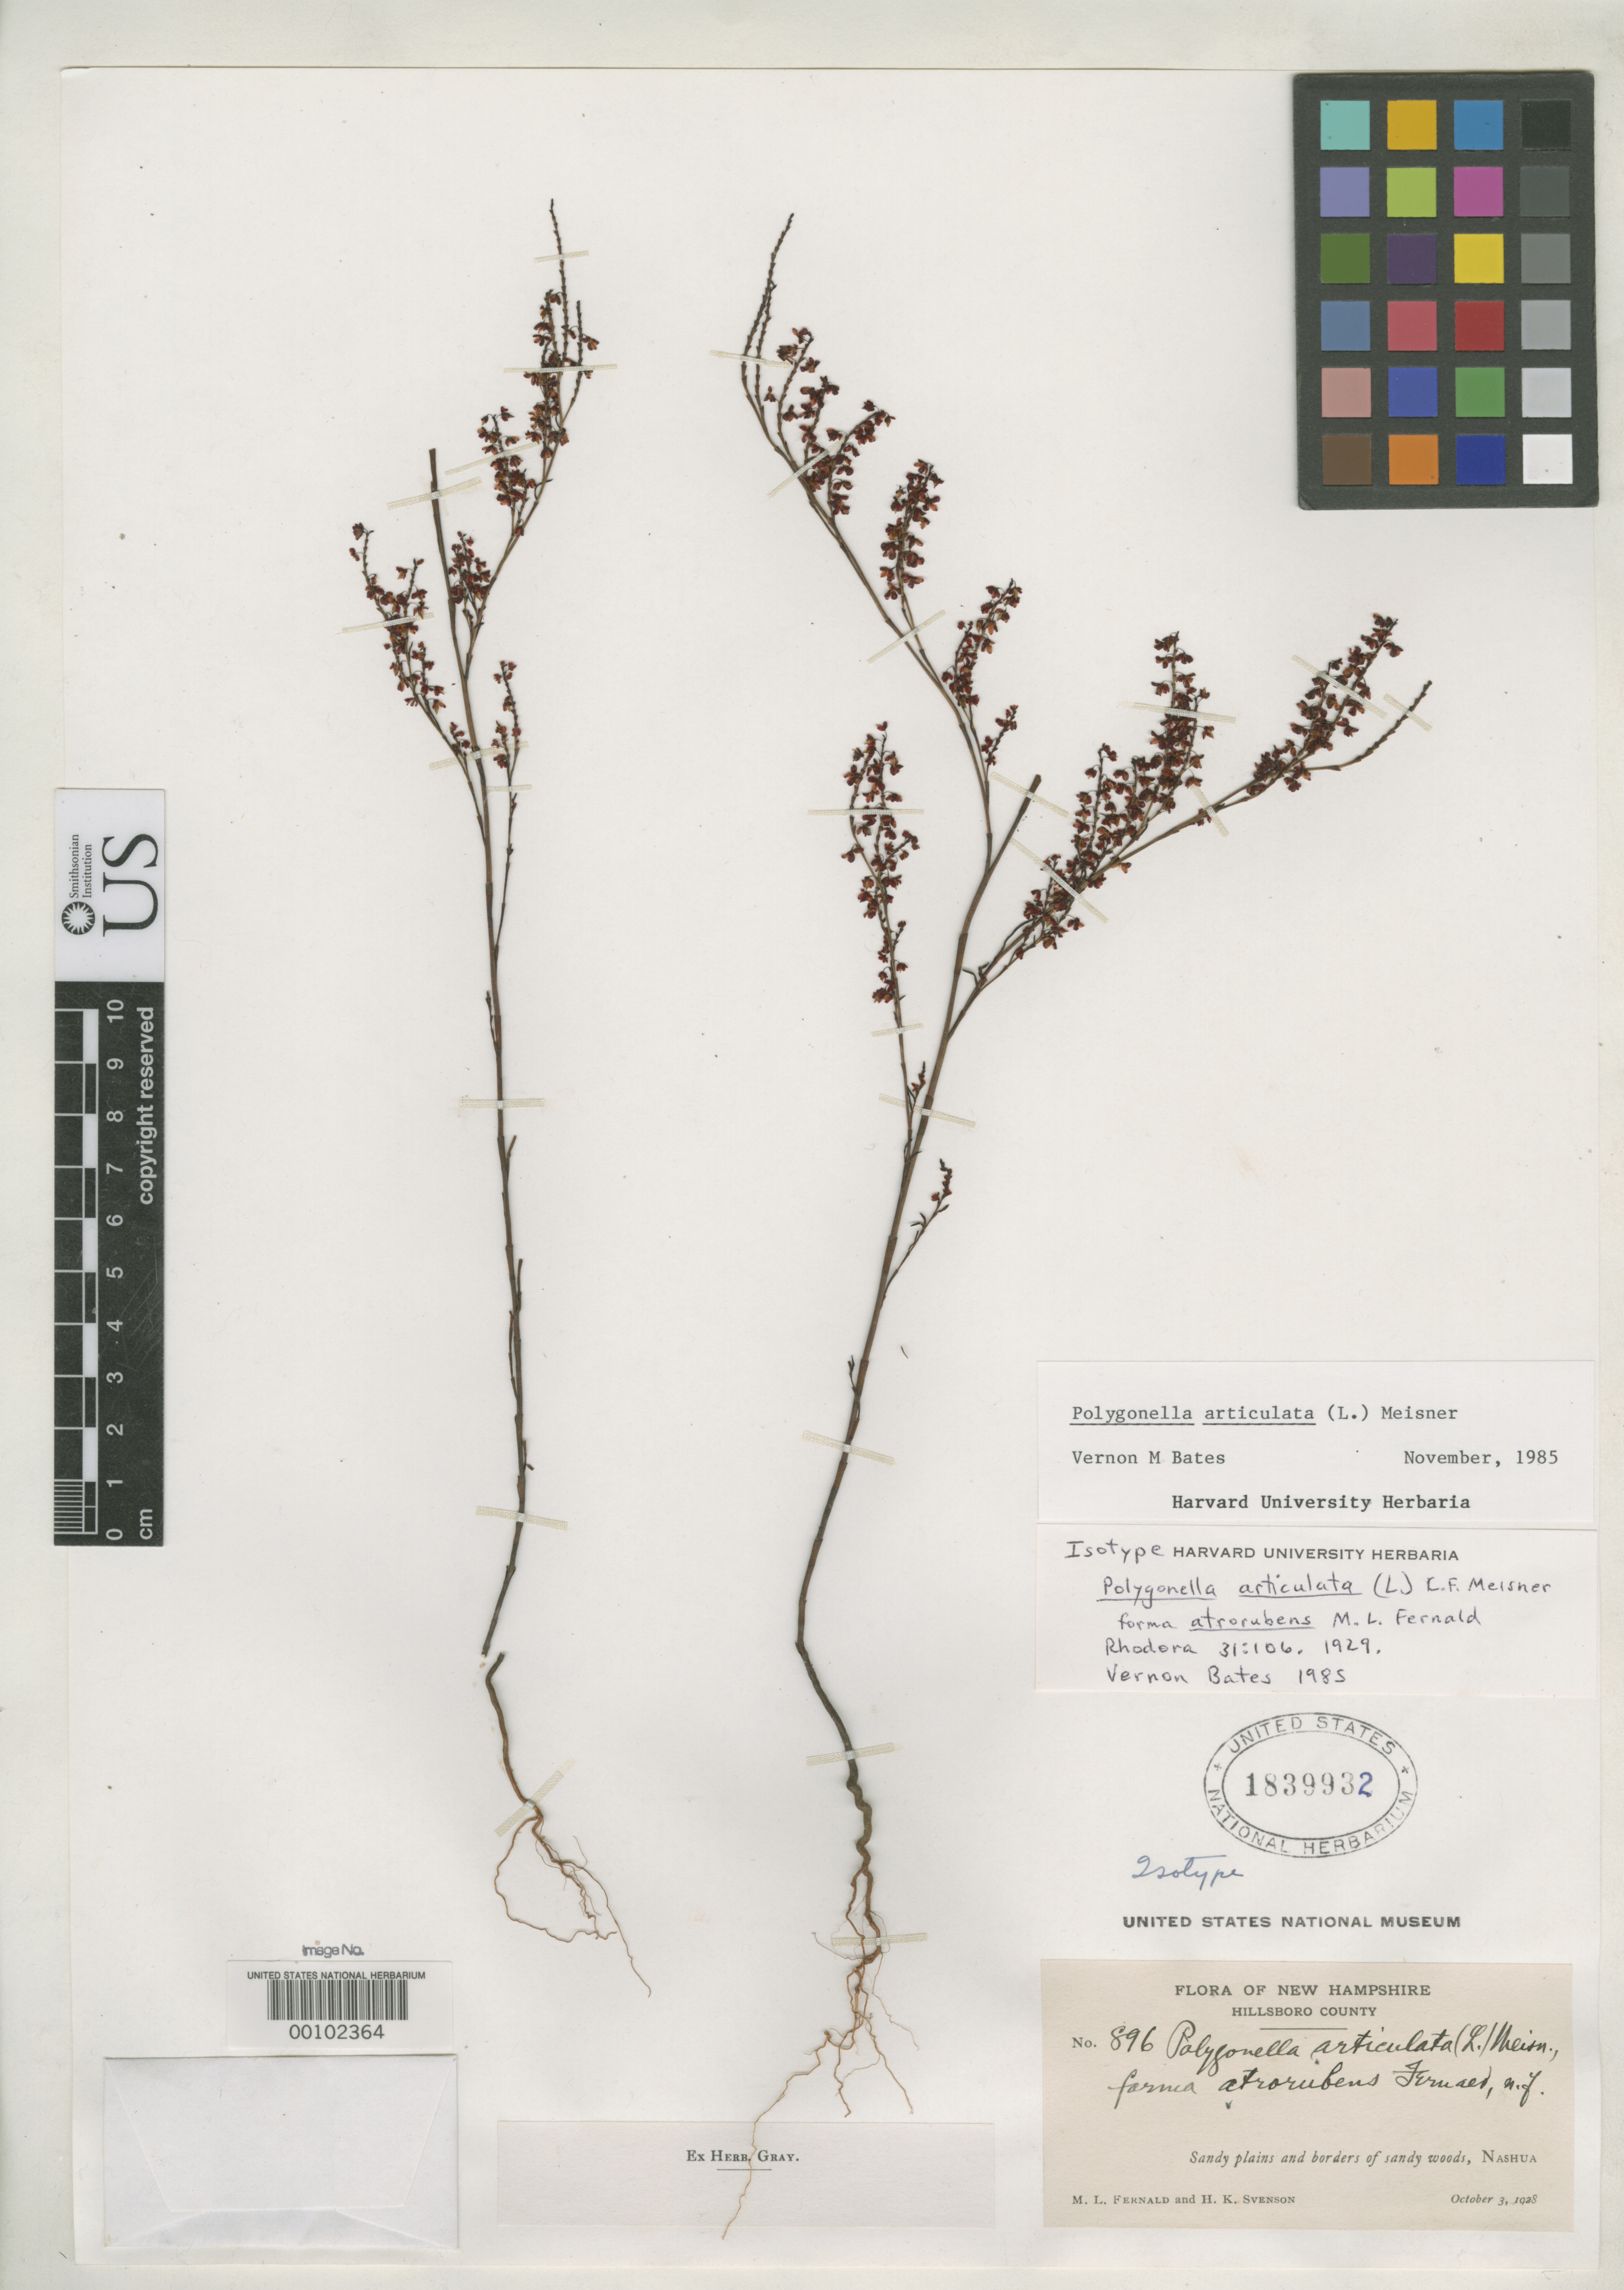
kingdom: Plantae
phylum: Tracheophyta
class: Magnoliopsida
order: Caryophyllales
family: Polygonaceae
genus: Polygonella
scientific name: Polygonella articulata f. atrorubens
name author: Fernald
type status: Isotype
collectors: M. L. Fernald & H. Svenson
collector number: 896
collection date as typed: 03 Oct 1928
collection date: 1928-10-03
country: United States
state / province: New Hampshire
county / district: Hillsborough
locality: Nashua.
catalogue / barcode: US 1839932